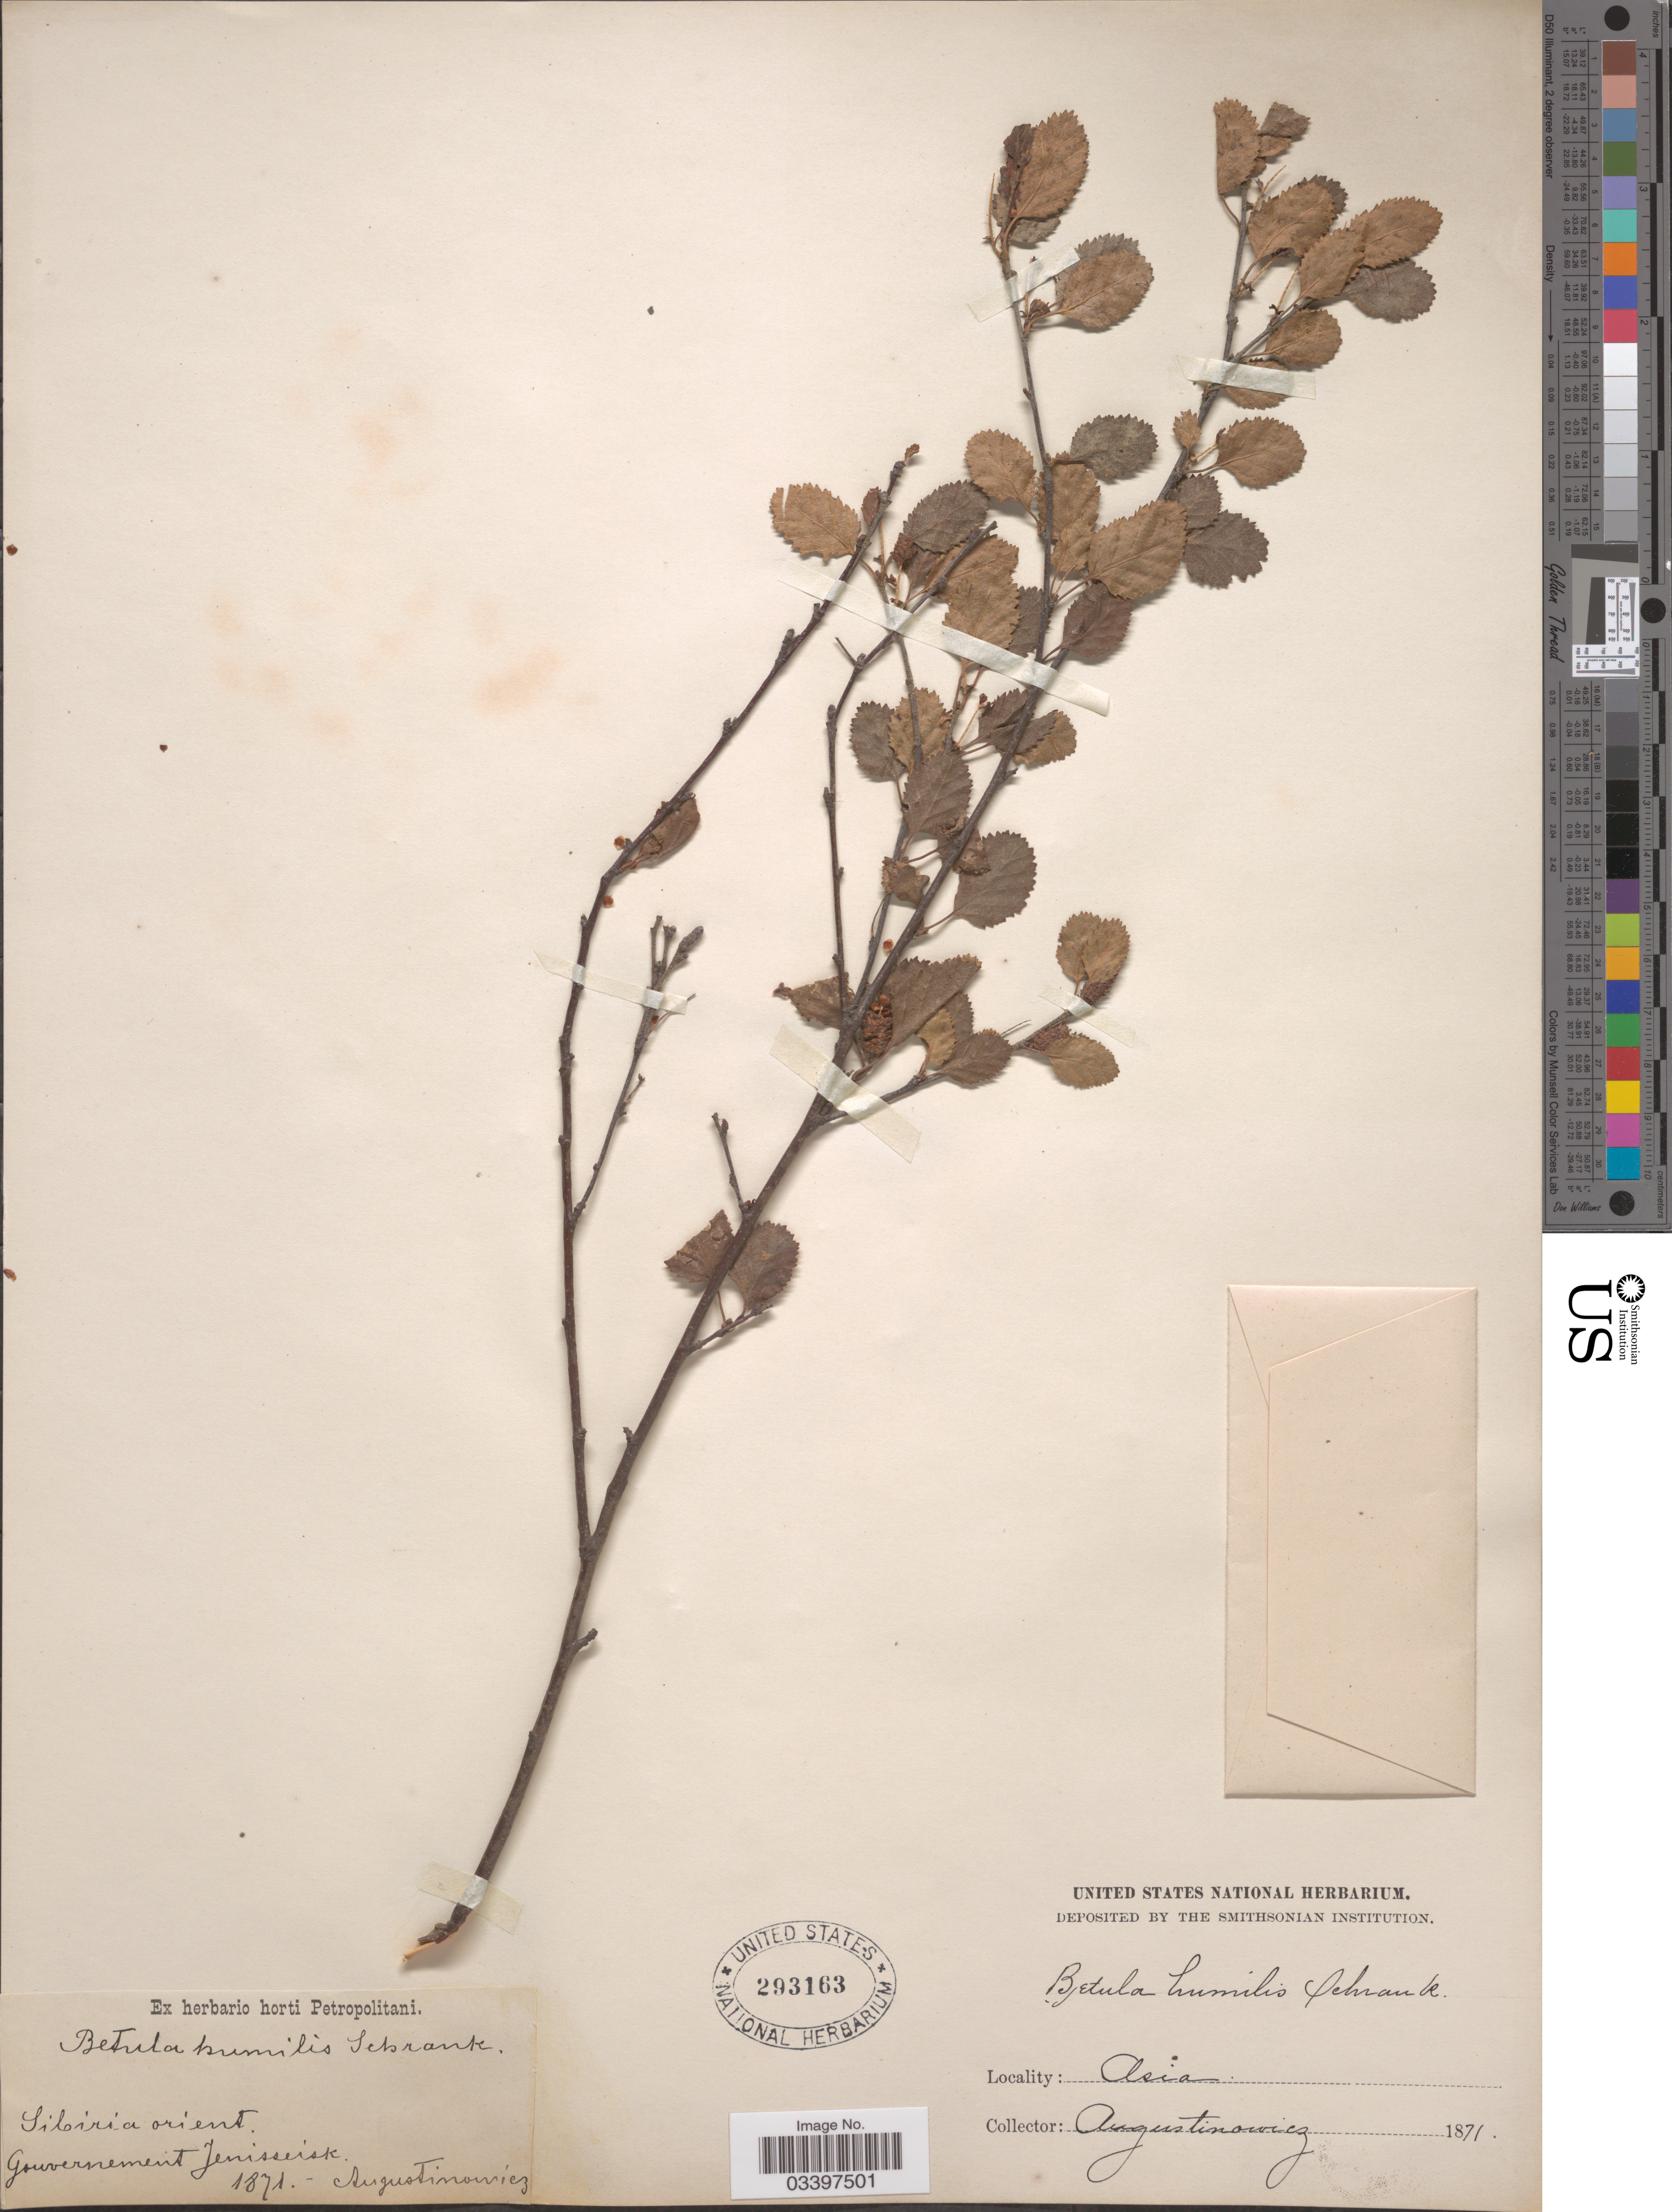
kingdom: Plantae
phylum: Tracheophyta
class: Magnoliopsida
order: Fagales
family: Betulaceae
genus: Betula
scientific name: Betula pubescens var. friesii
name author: (Larsson ex Hartm.) Nyman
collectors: Augustinowicz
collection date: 1871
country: Russian Federation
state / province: Krasnoyarsk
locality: Sibiria orient. Gouvernement Jenisseisk. Asia.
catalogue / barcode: US 293163